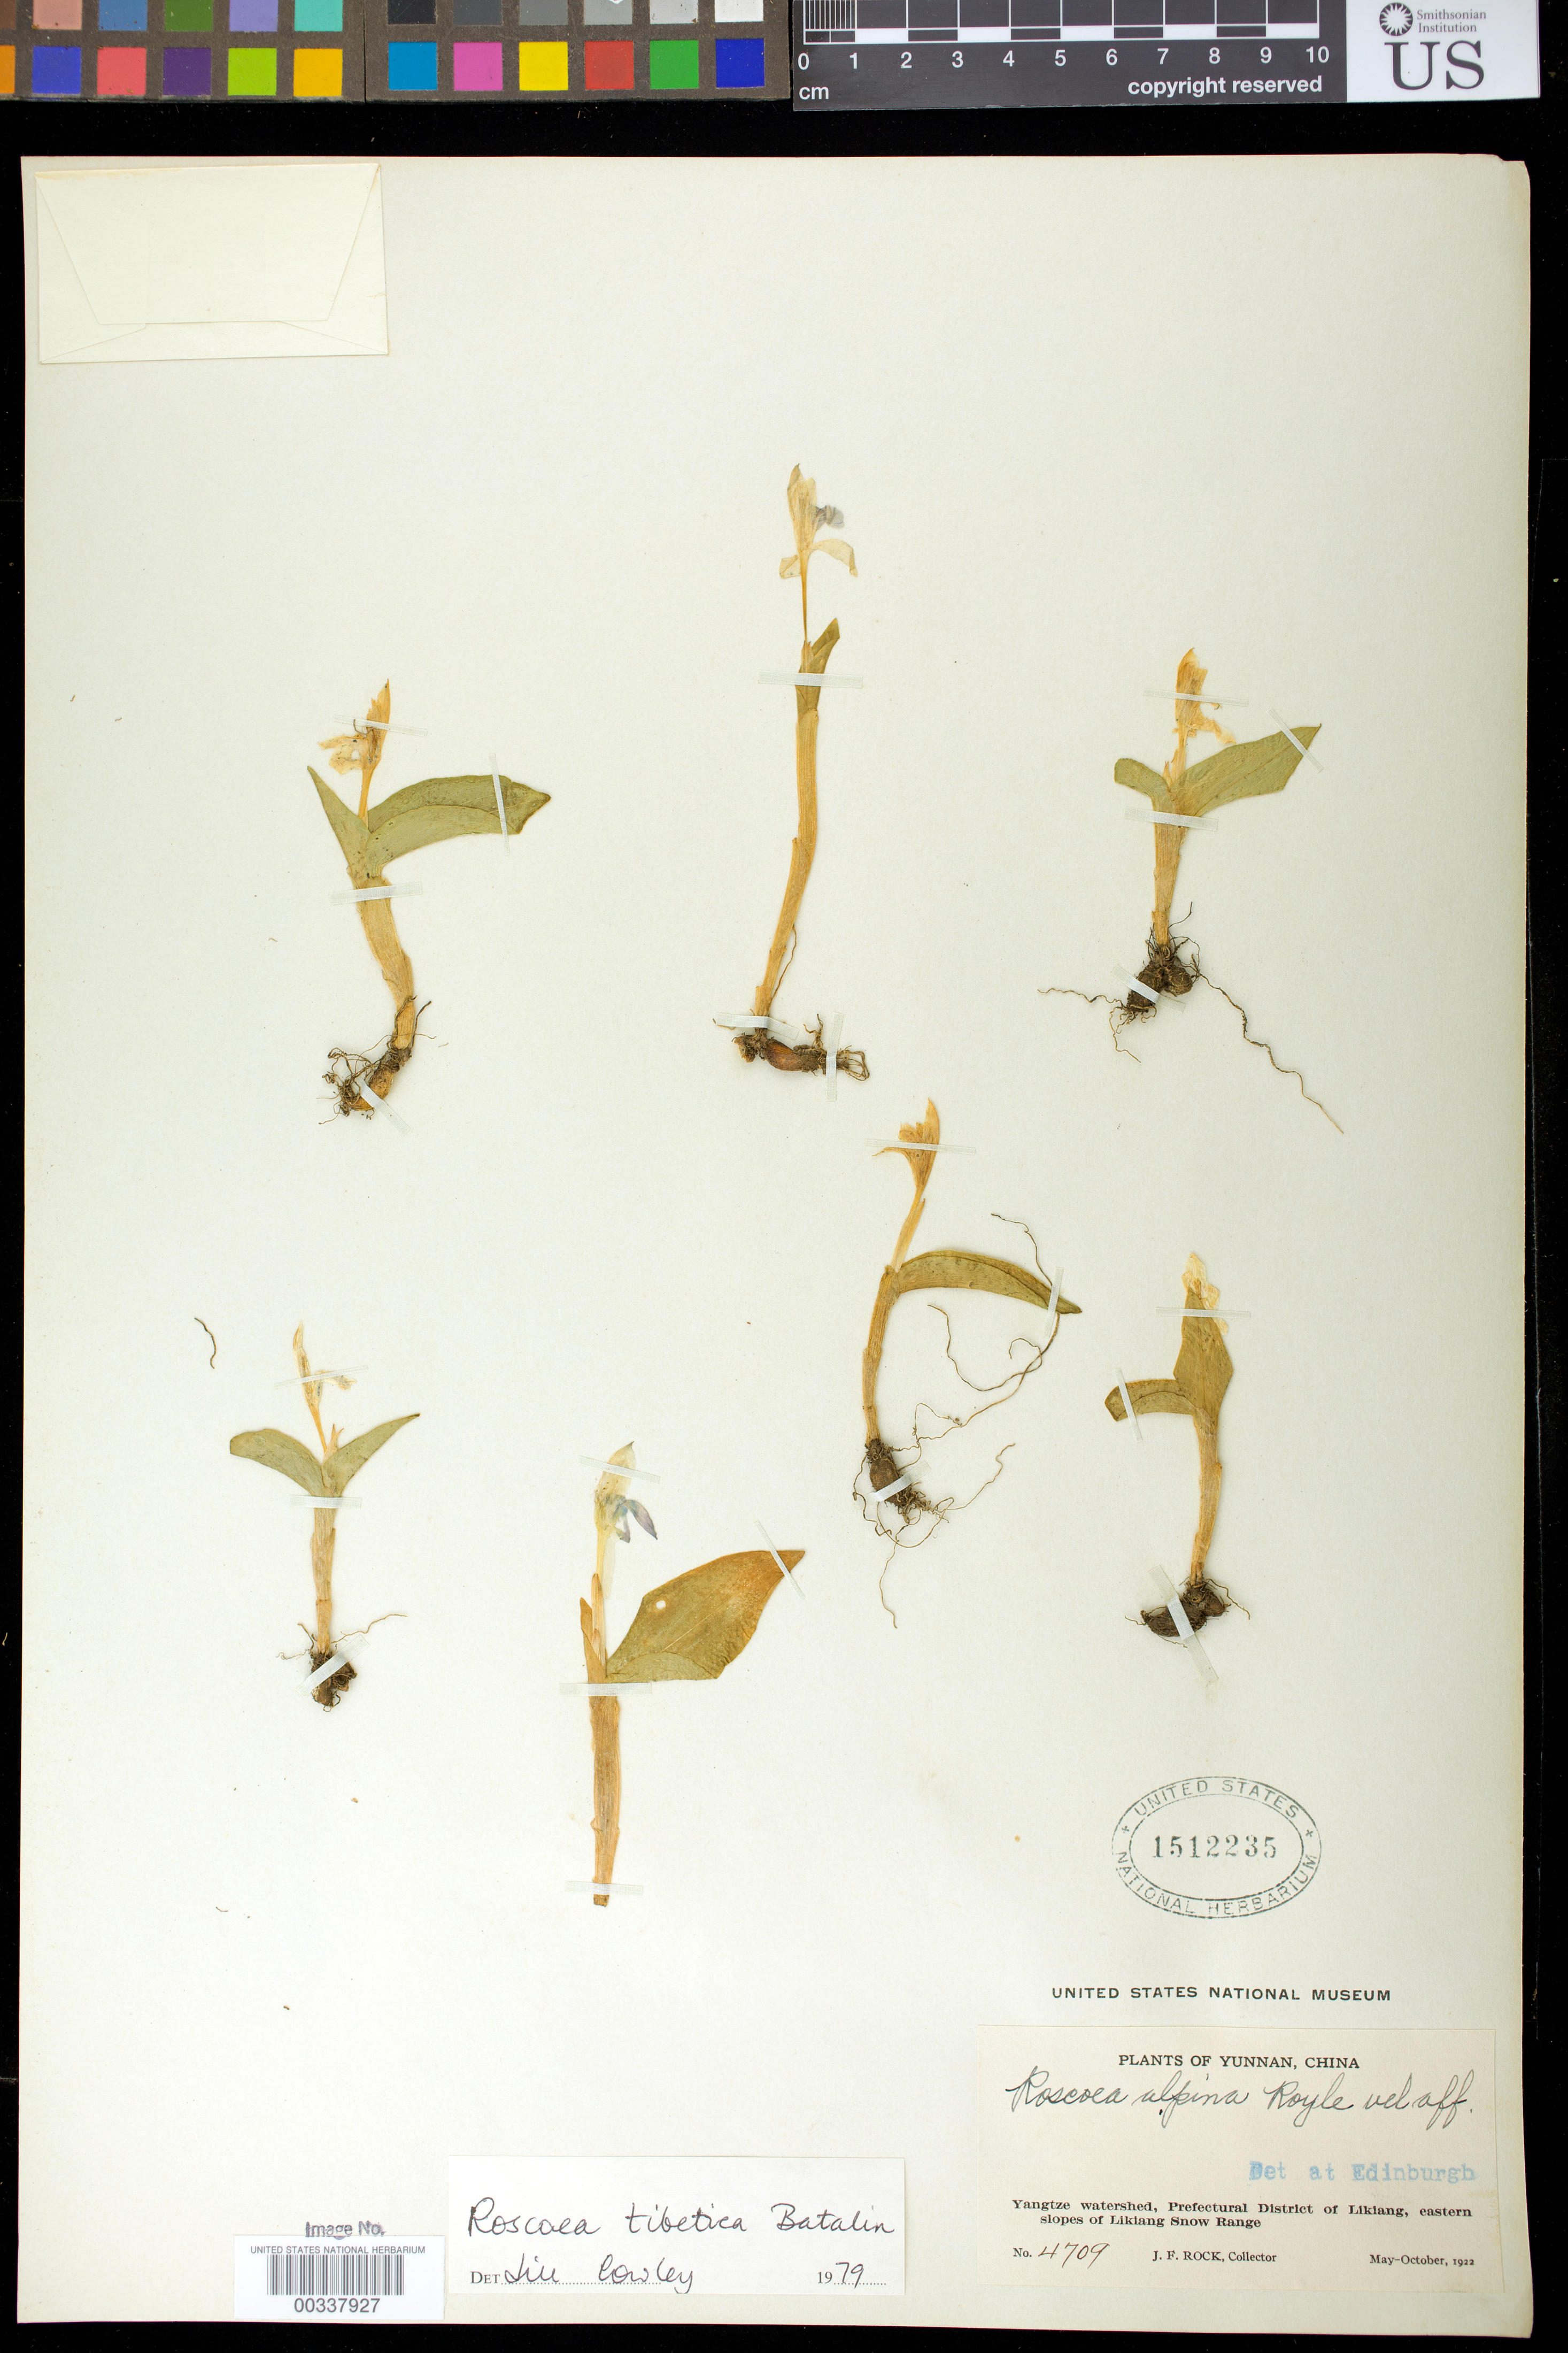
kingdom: Plantae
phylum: Tracheophyta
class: Liliopsida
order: Zingiberales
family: Zingiberaceae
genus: Roscoea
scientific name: Roscoea tibetica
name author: Batalin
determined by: Cowley, J.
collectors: J. F. Rock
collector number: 4709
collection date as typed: May 1922 to -- Oct 1922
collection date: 1922-05/1922-10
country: China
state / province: Yunnan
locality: Yangtze watershed, prefectural dist of Likiang, eastern slopes of Likiang snow range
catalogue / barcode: US 1512235